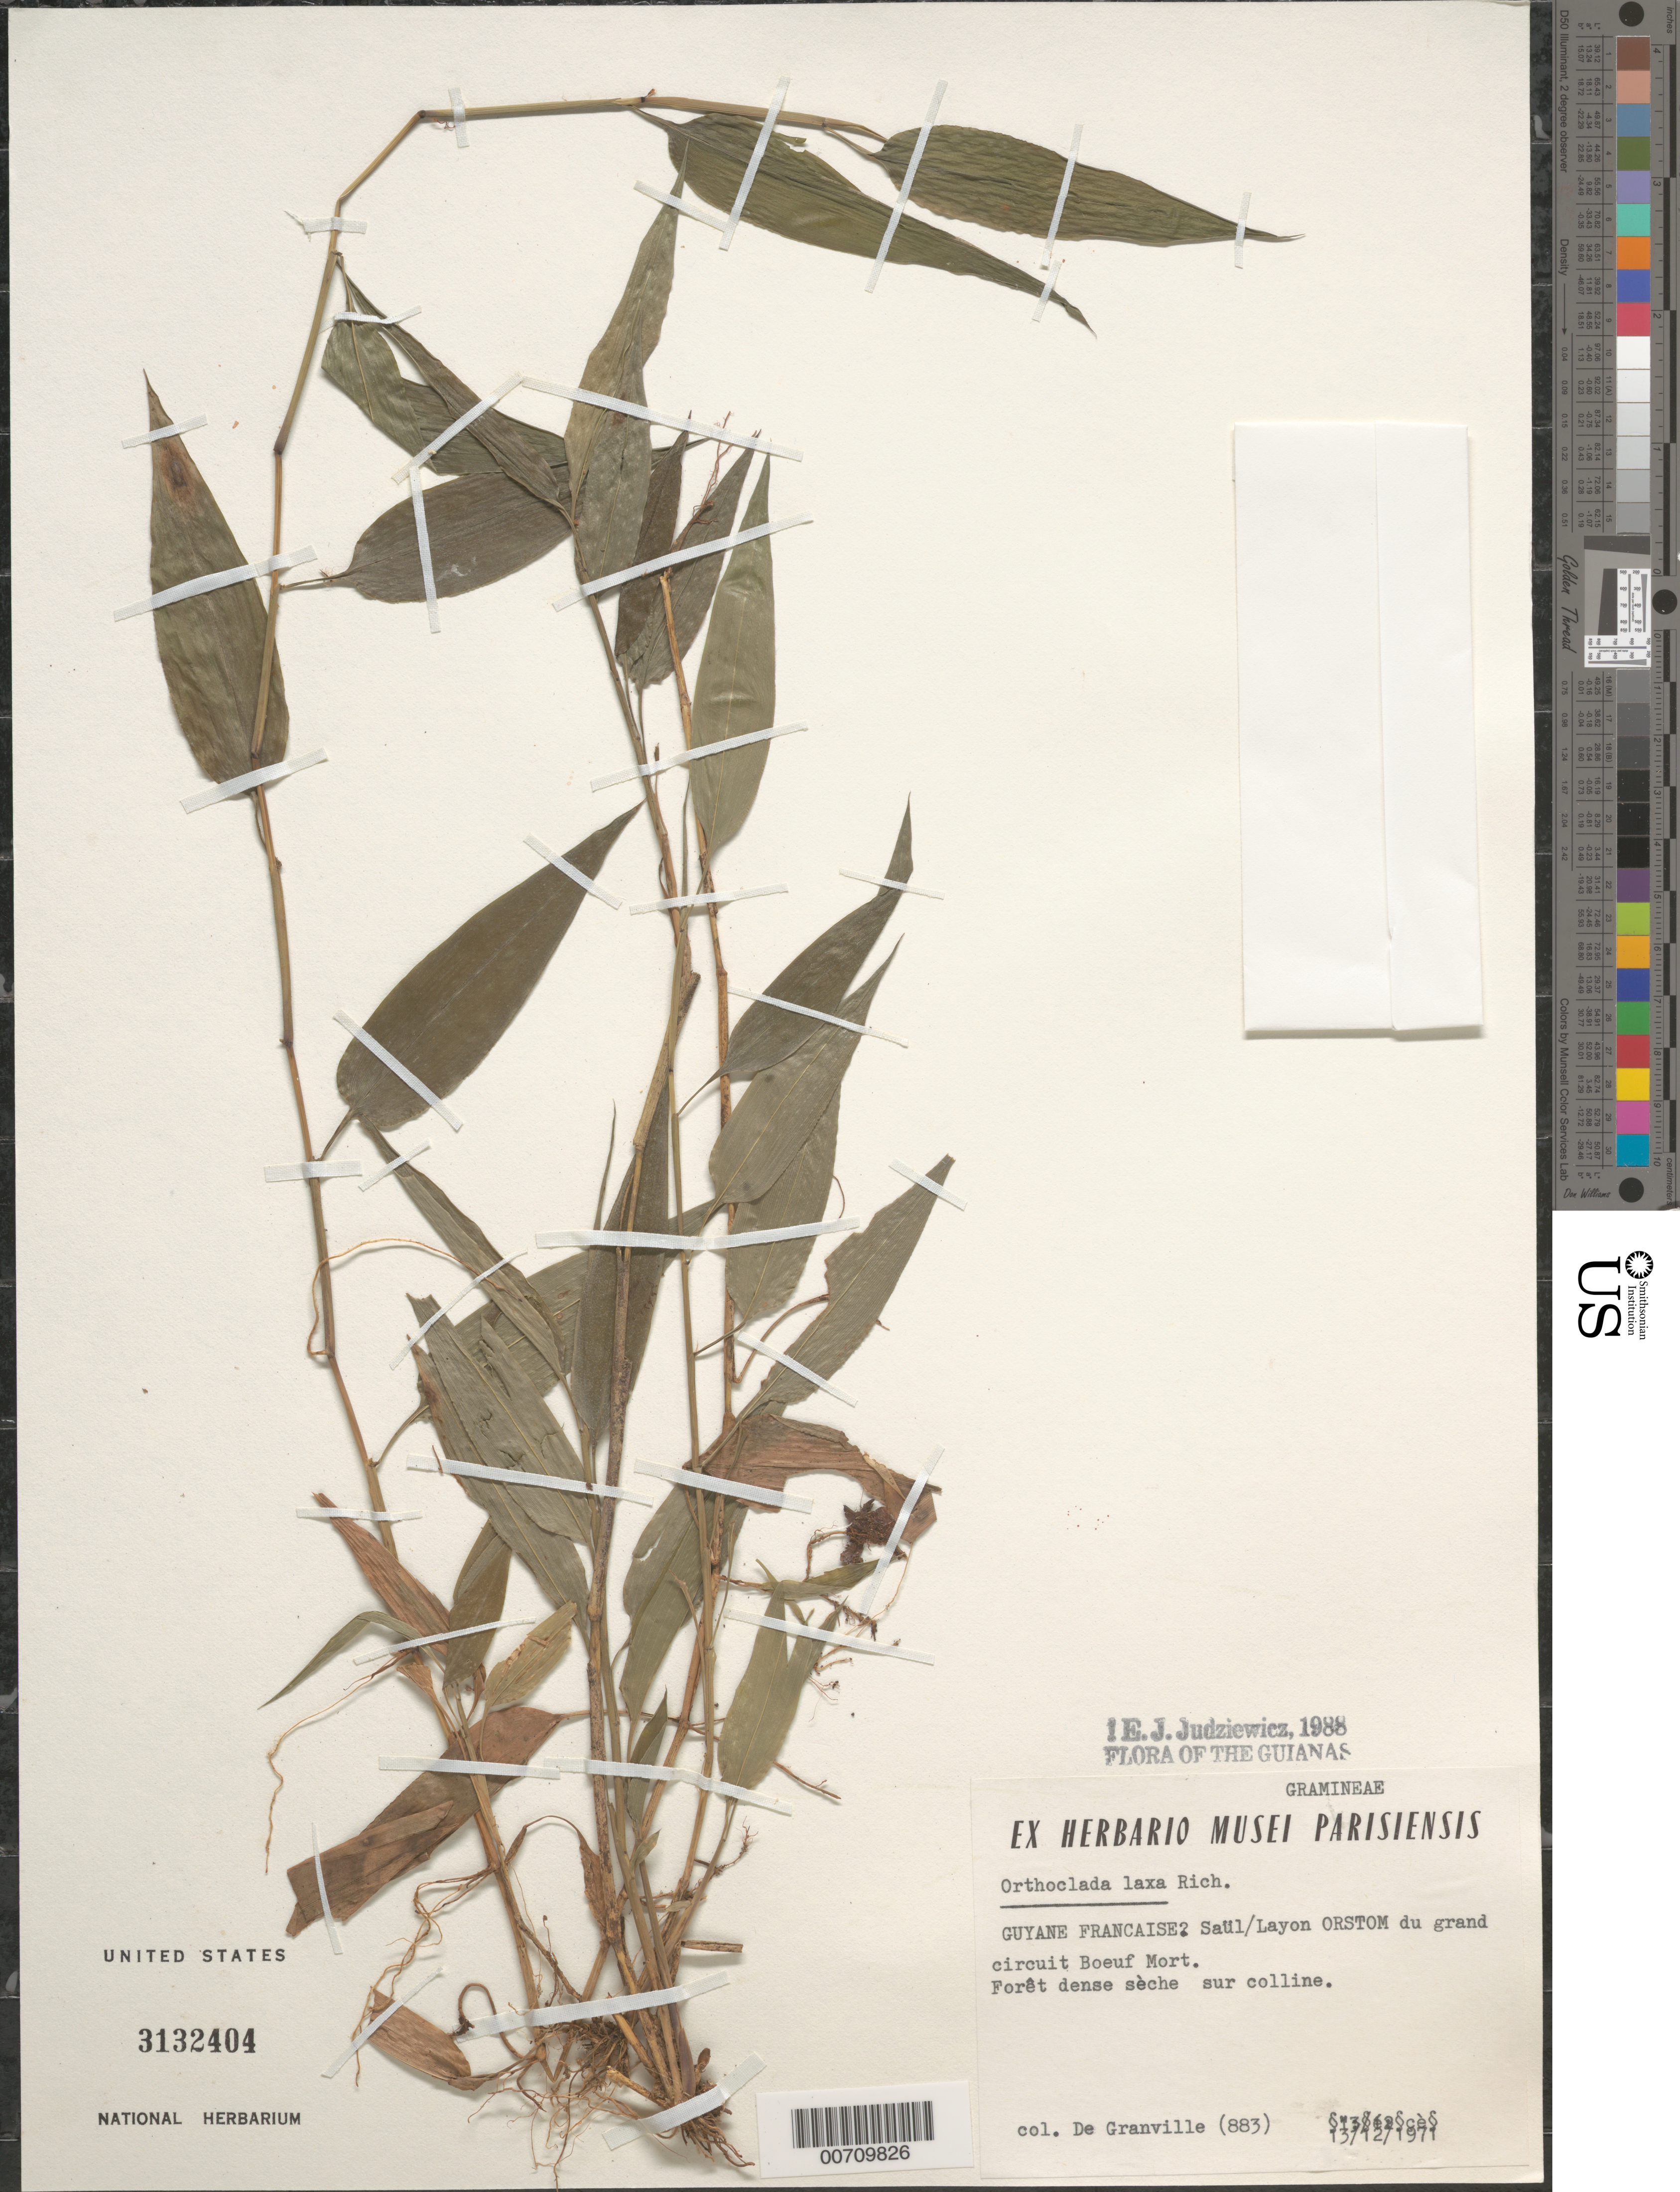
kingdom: Plantae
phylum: Tracheophyta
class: Liliopsida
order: Poales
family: Poaceae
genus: Orthoclada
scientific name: Orthoclada laxa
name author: P. Beauv.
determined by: Judziewicz, E. J.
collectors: J.-J. de Granville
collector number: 883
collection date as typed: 13-Dec-71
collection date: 1971-12-13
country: French Guiana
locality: Saül, ORSTOM du grand circuit Boeuf Mort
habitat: Dense dry forest on hill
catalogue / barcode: US 3132404